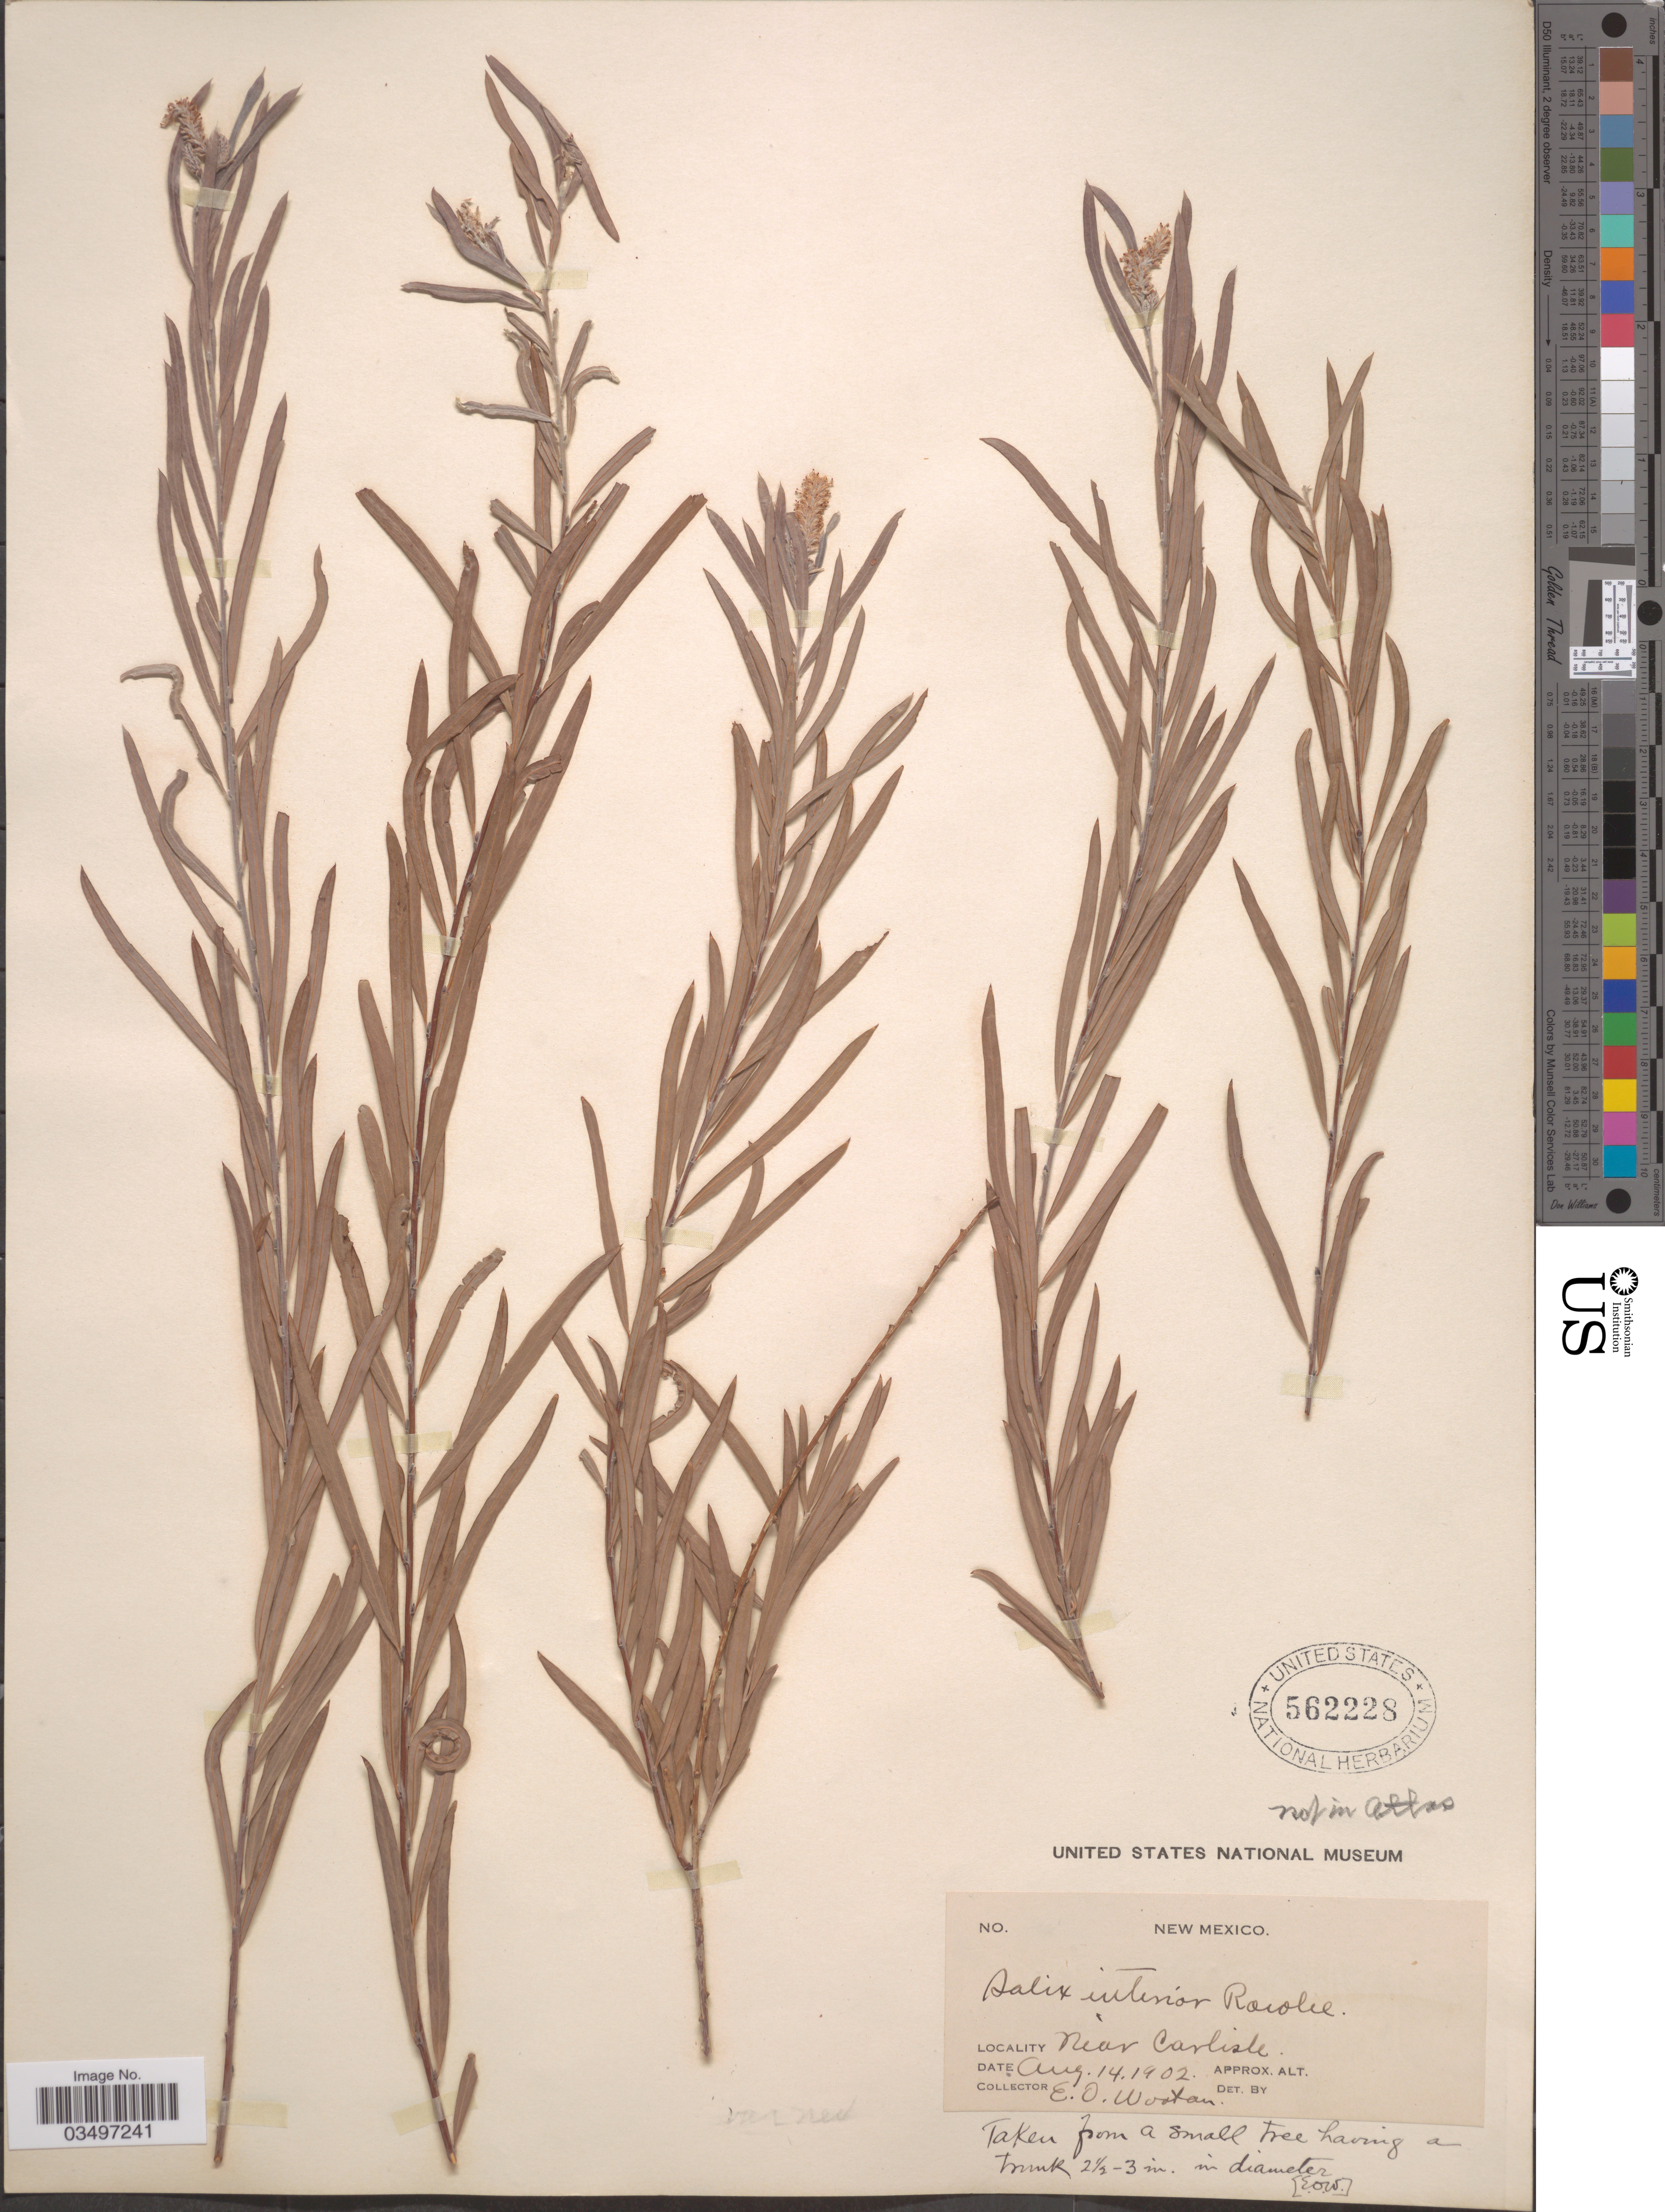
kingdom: Plantae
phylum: Tracheophyta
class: Magnoliopsida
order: Malpighiales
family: Salicaceae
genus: Salix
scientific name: Salix exigua var. stenophylla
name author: (Rydb.) C.K. Schneid.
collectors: E. O. Wooton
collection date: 1902-08-14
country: United States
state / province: New Mexico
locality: Near Carlisle.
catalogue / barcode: US 562228